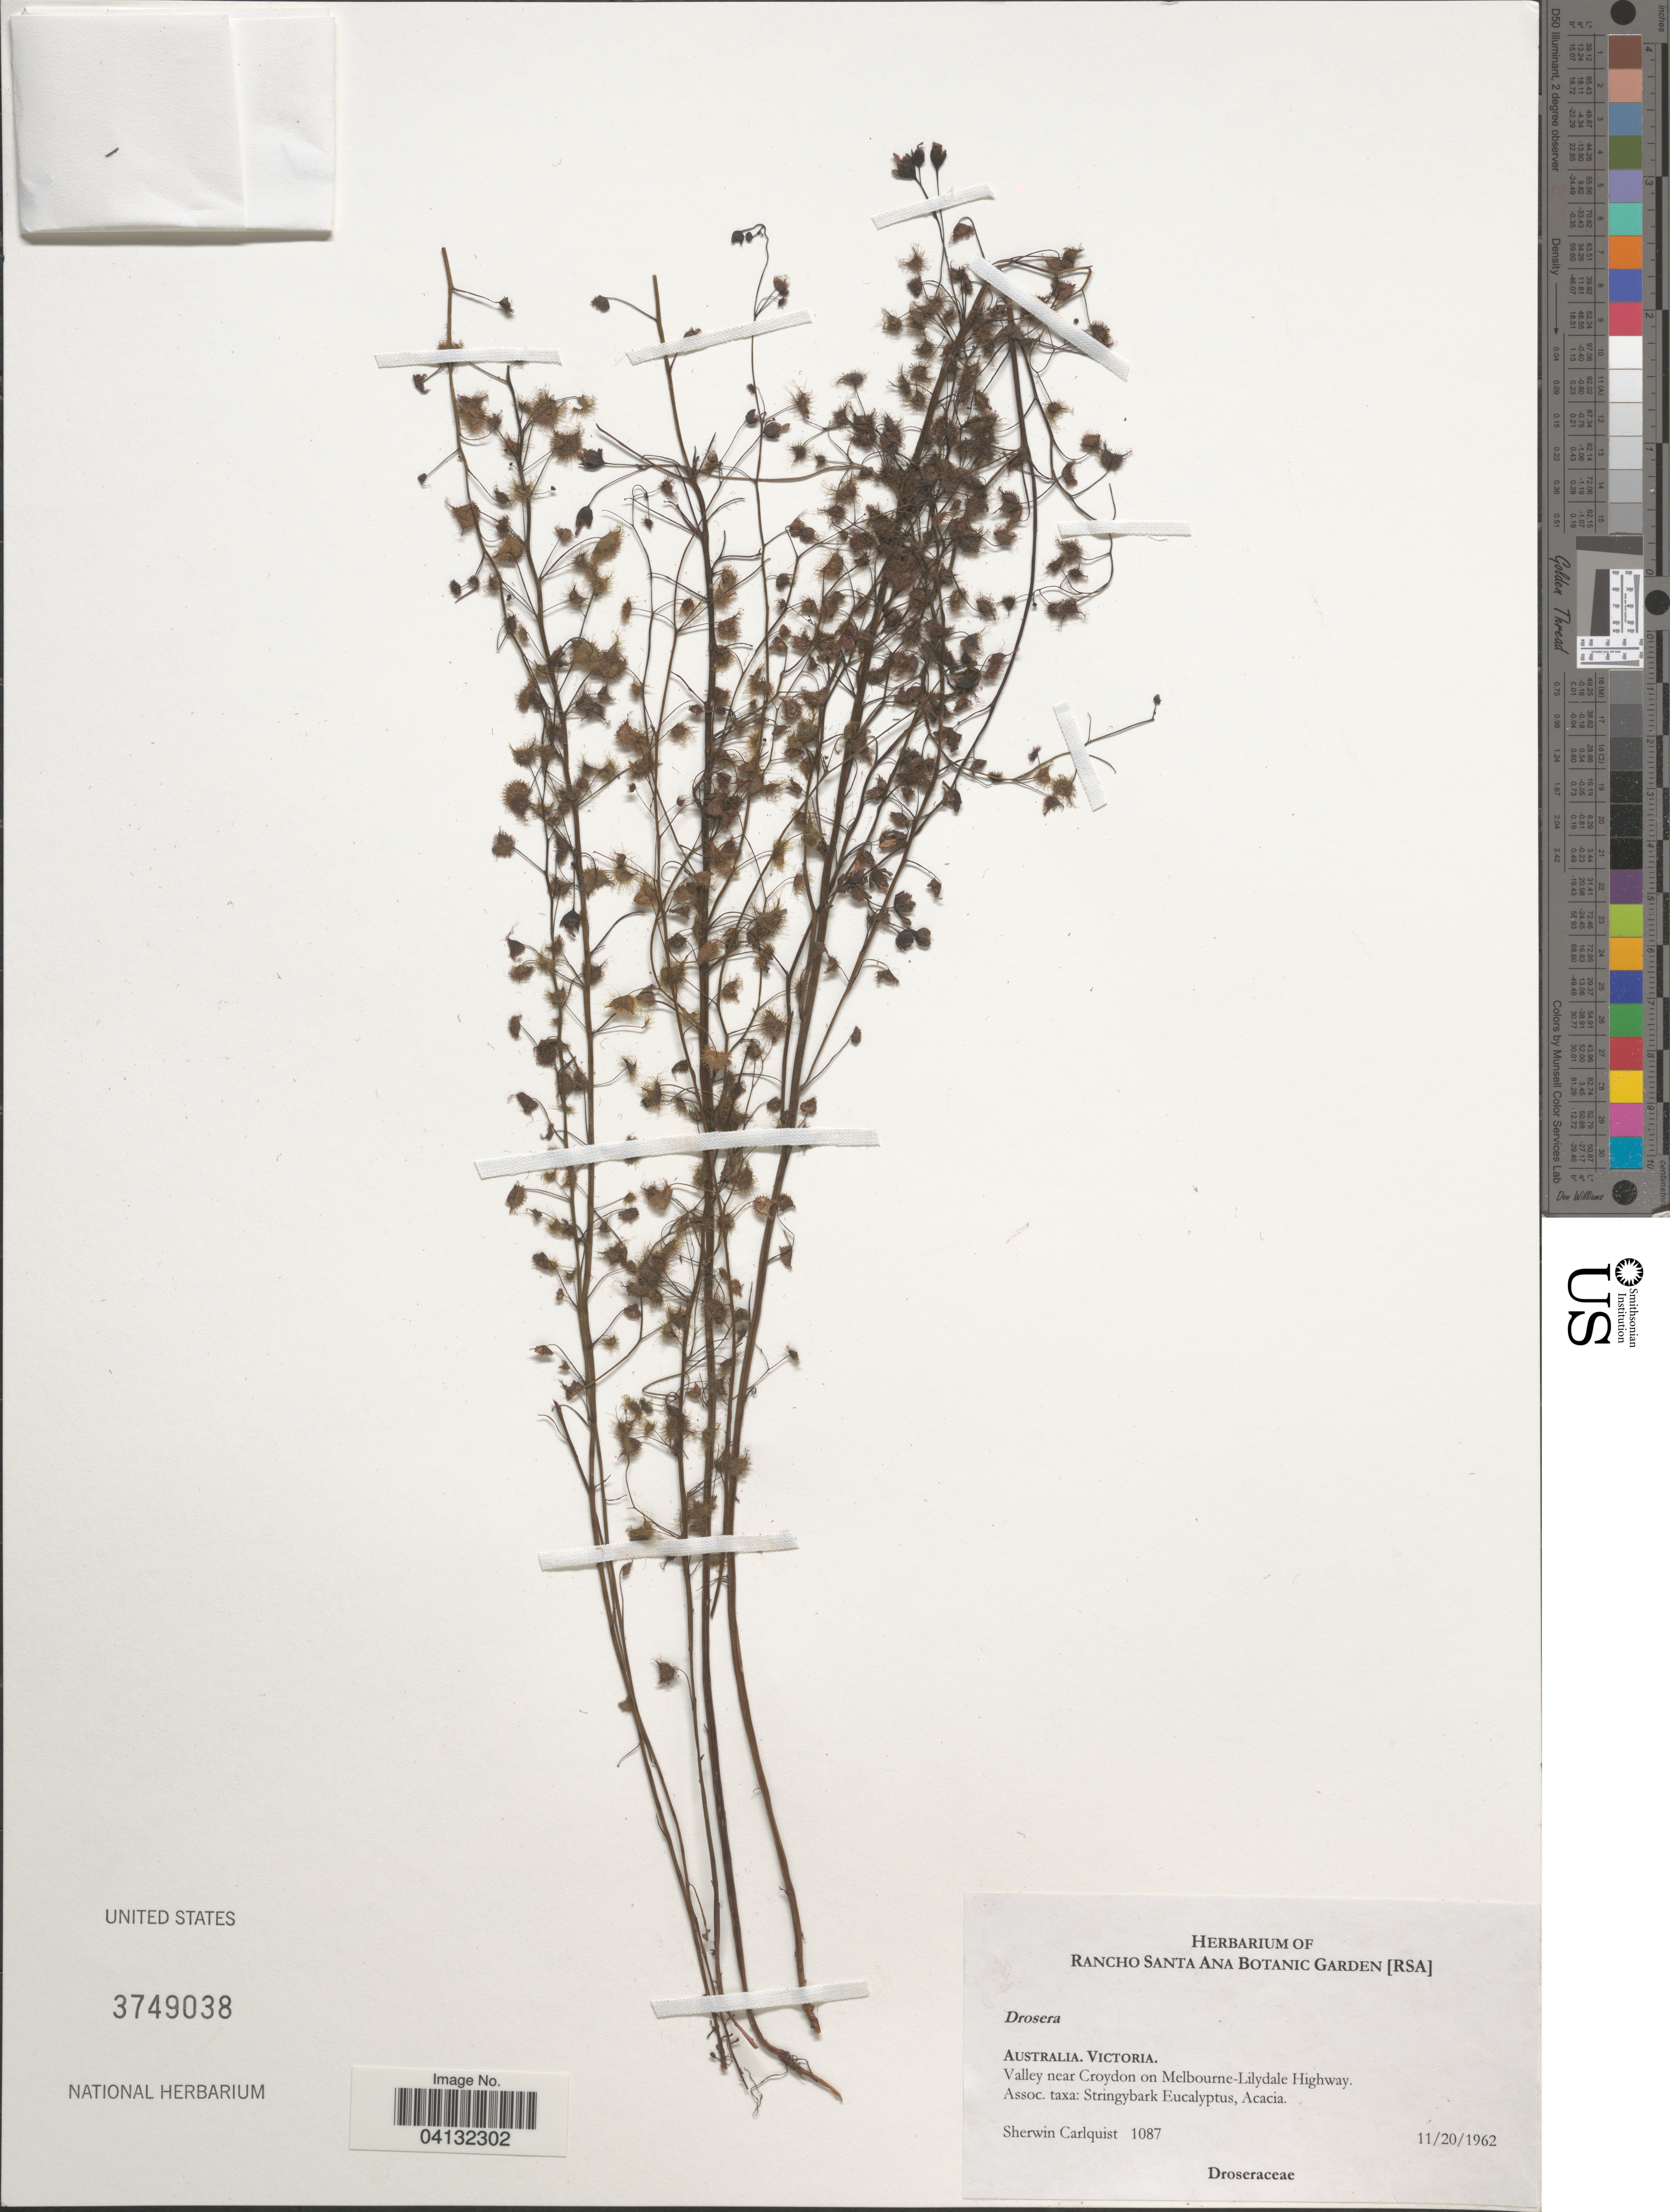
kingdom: Plantae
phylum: Tracheophyta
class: Magnoliopsida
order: Caryophyllales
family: Droseraceae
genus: Drosera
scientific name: Drosera auriculata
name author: Backh. ex Planch.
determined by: Strong, Mark T., (BOT), Smithsonian Institution - National Museum of Natural History (UNITED STATES)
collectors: S. Carlquist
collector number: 1087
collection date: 1962-11-20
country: Australia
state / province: Victoria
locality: Victoria. Valley near Croydon on Melbourne-Lilydale Highway.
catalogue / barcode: US 3749038